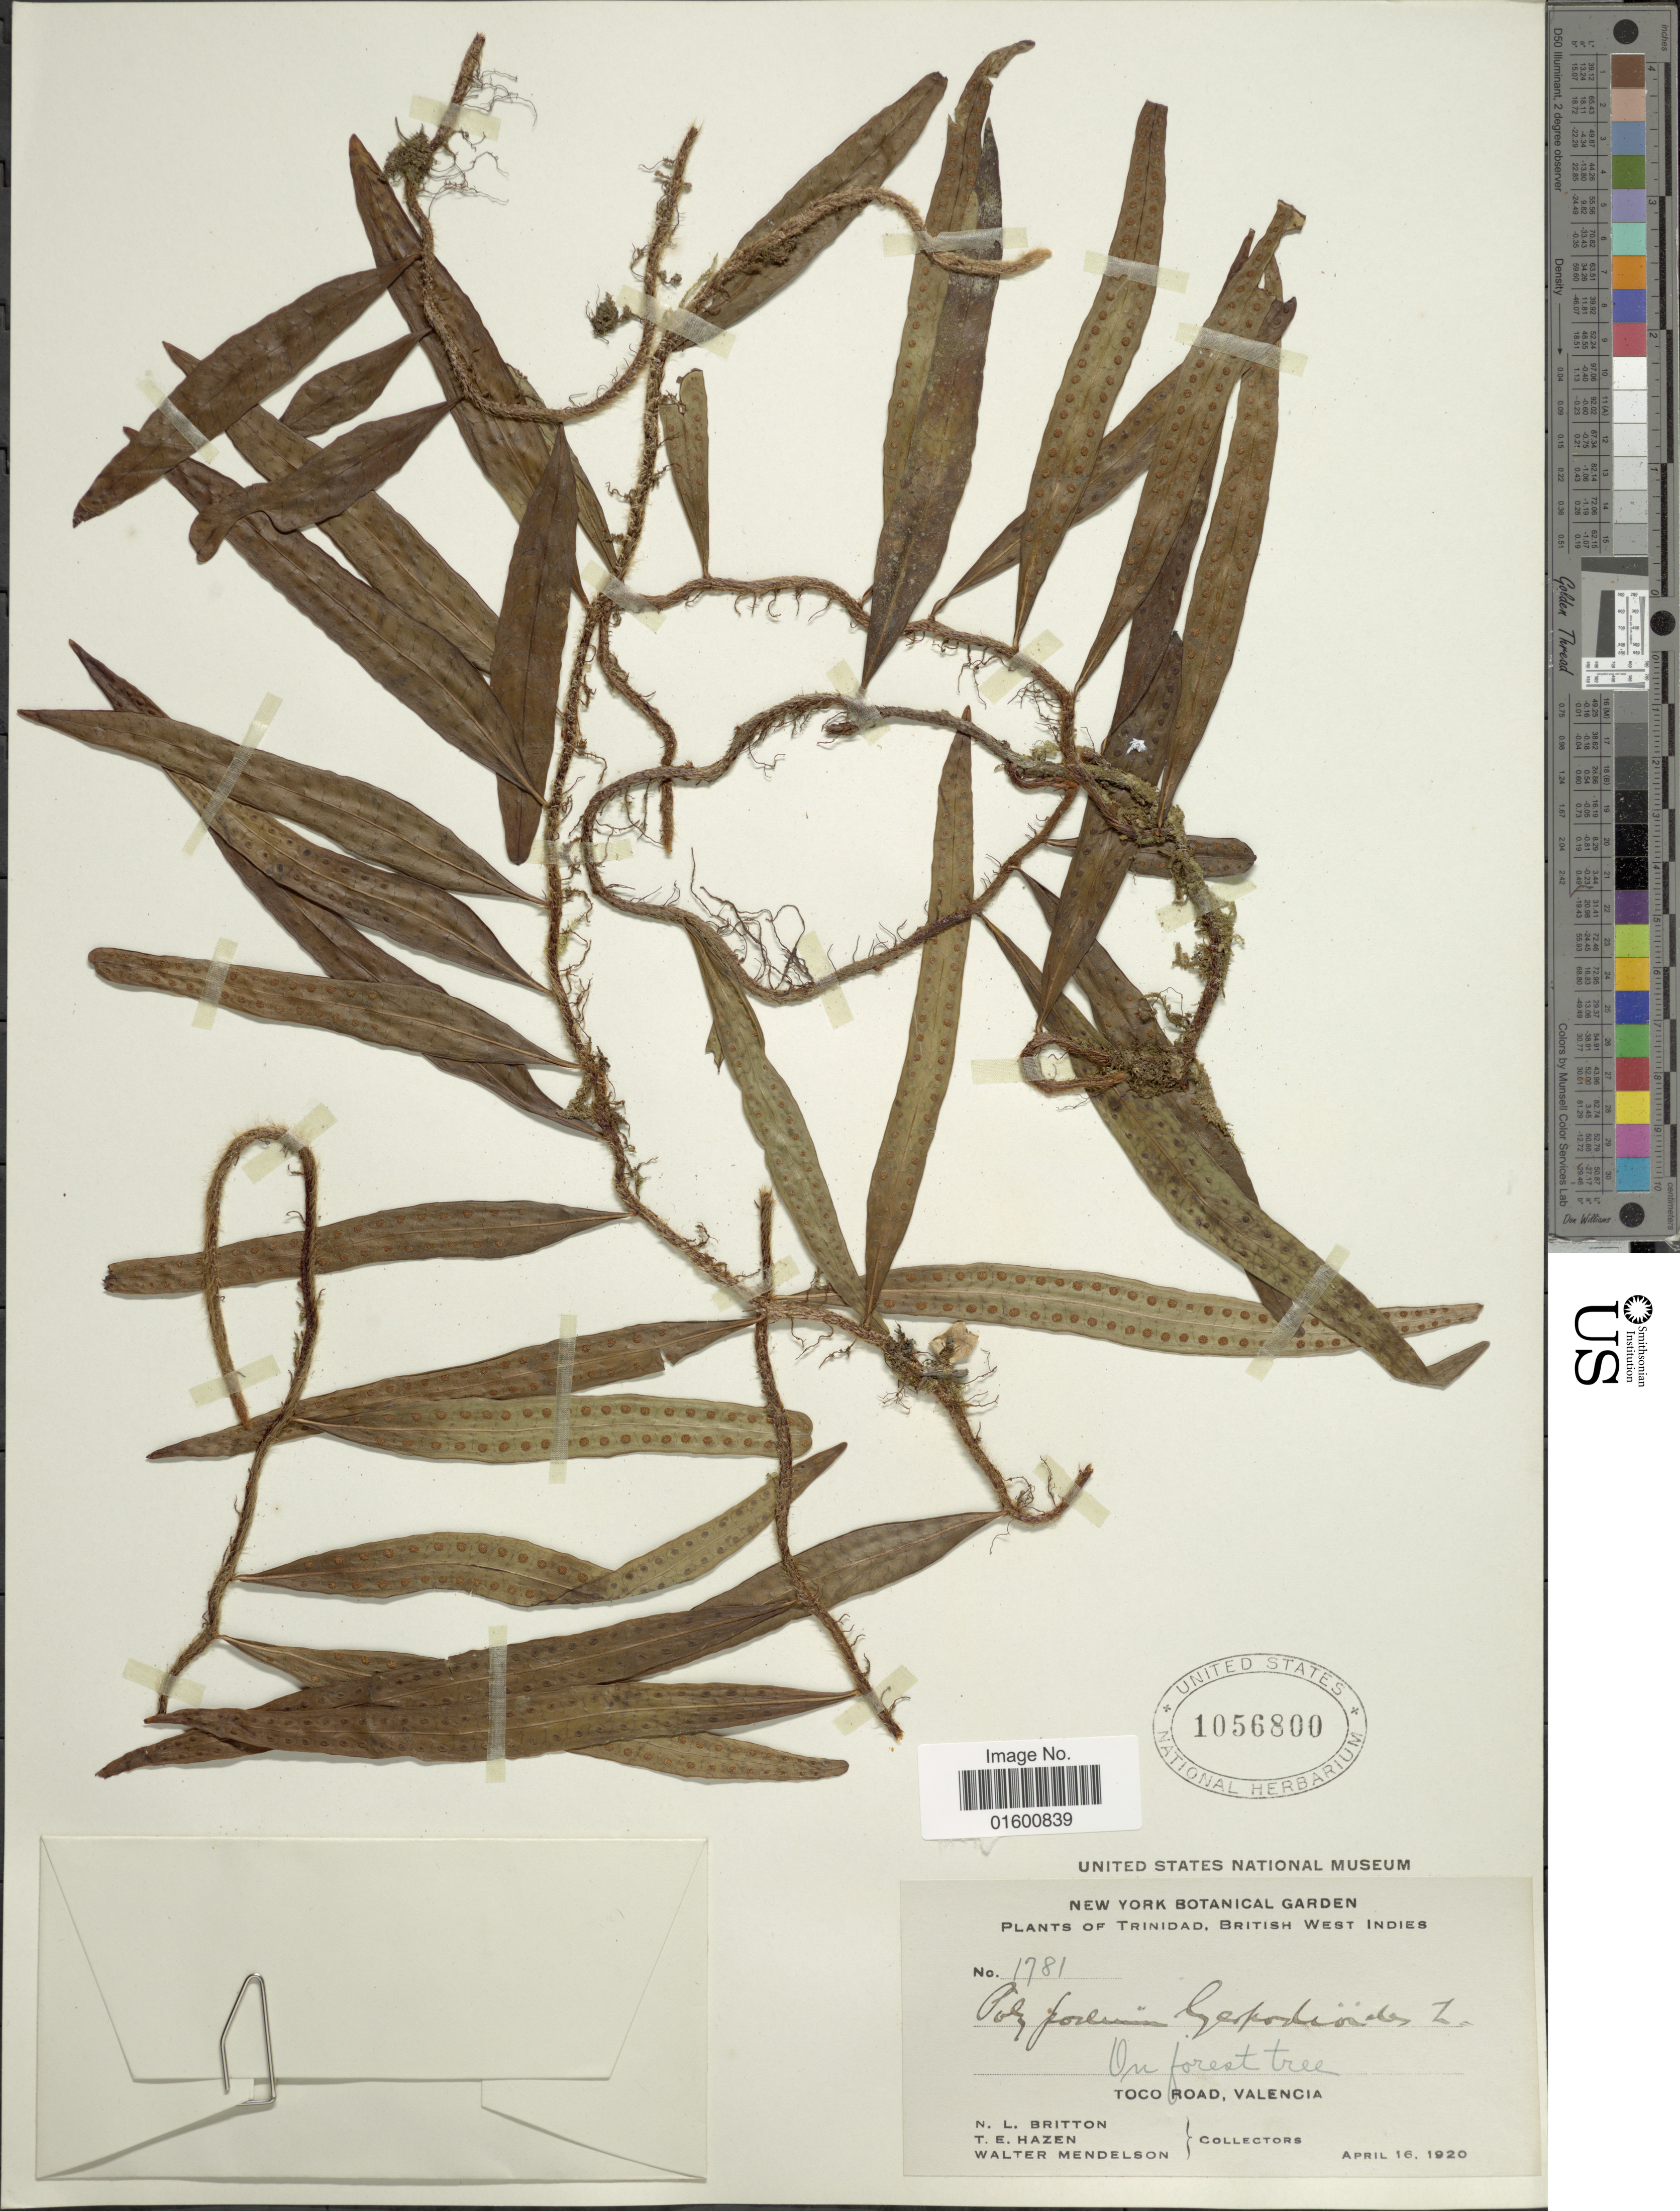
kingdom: Plantae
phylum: Tracheophyta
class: Polypodiopsida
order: Polypodiales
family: Polypodiaceae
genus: Microgramma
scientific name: Microgramma lycopodioides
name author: (L.) Copel.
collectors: N. Britton, T. E. Hazen & W. Mendelson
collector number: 1781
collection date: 1920-04-16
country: Trinidad and Tobago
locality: Trinidad, British West Indies, Toco Road, Valencia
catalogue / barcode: US 1056800